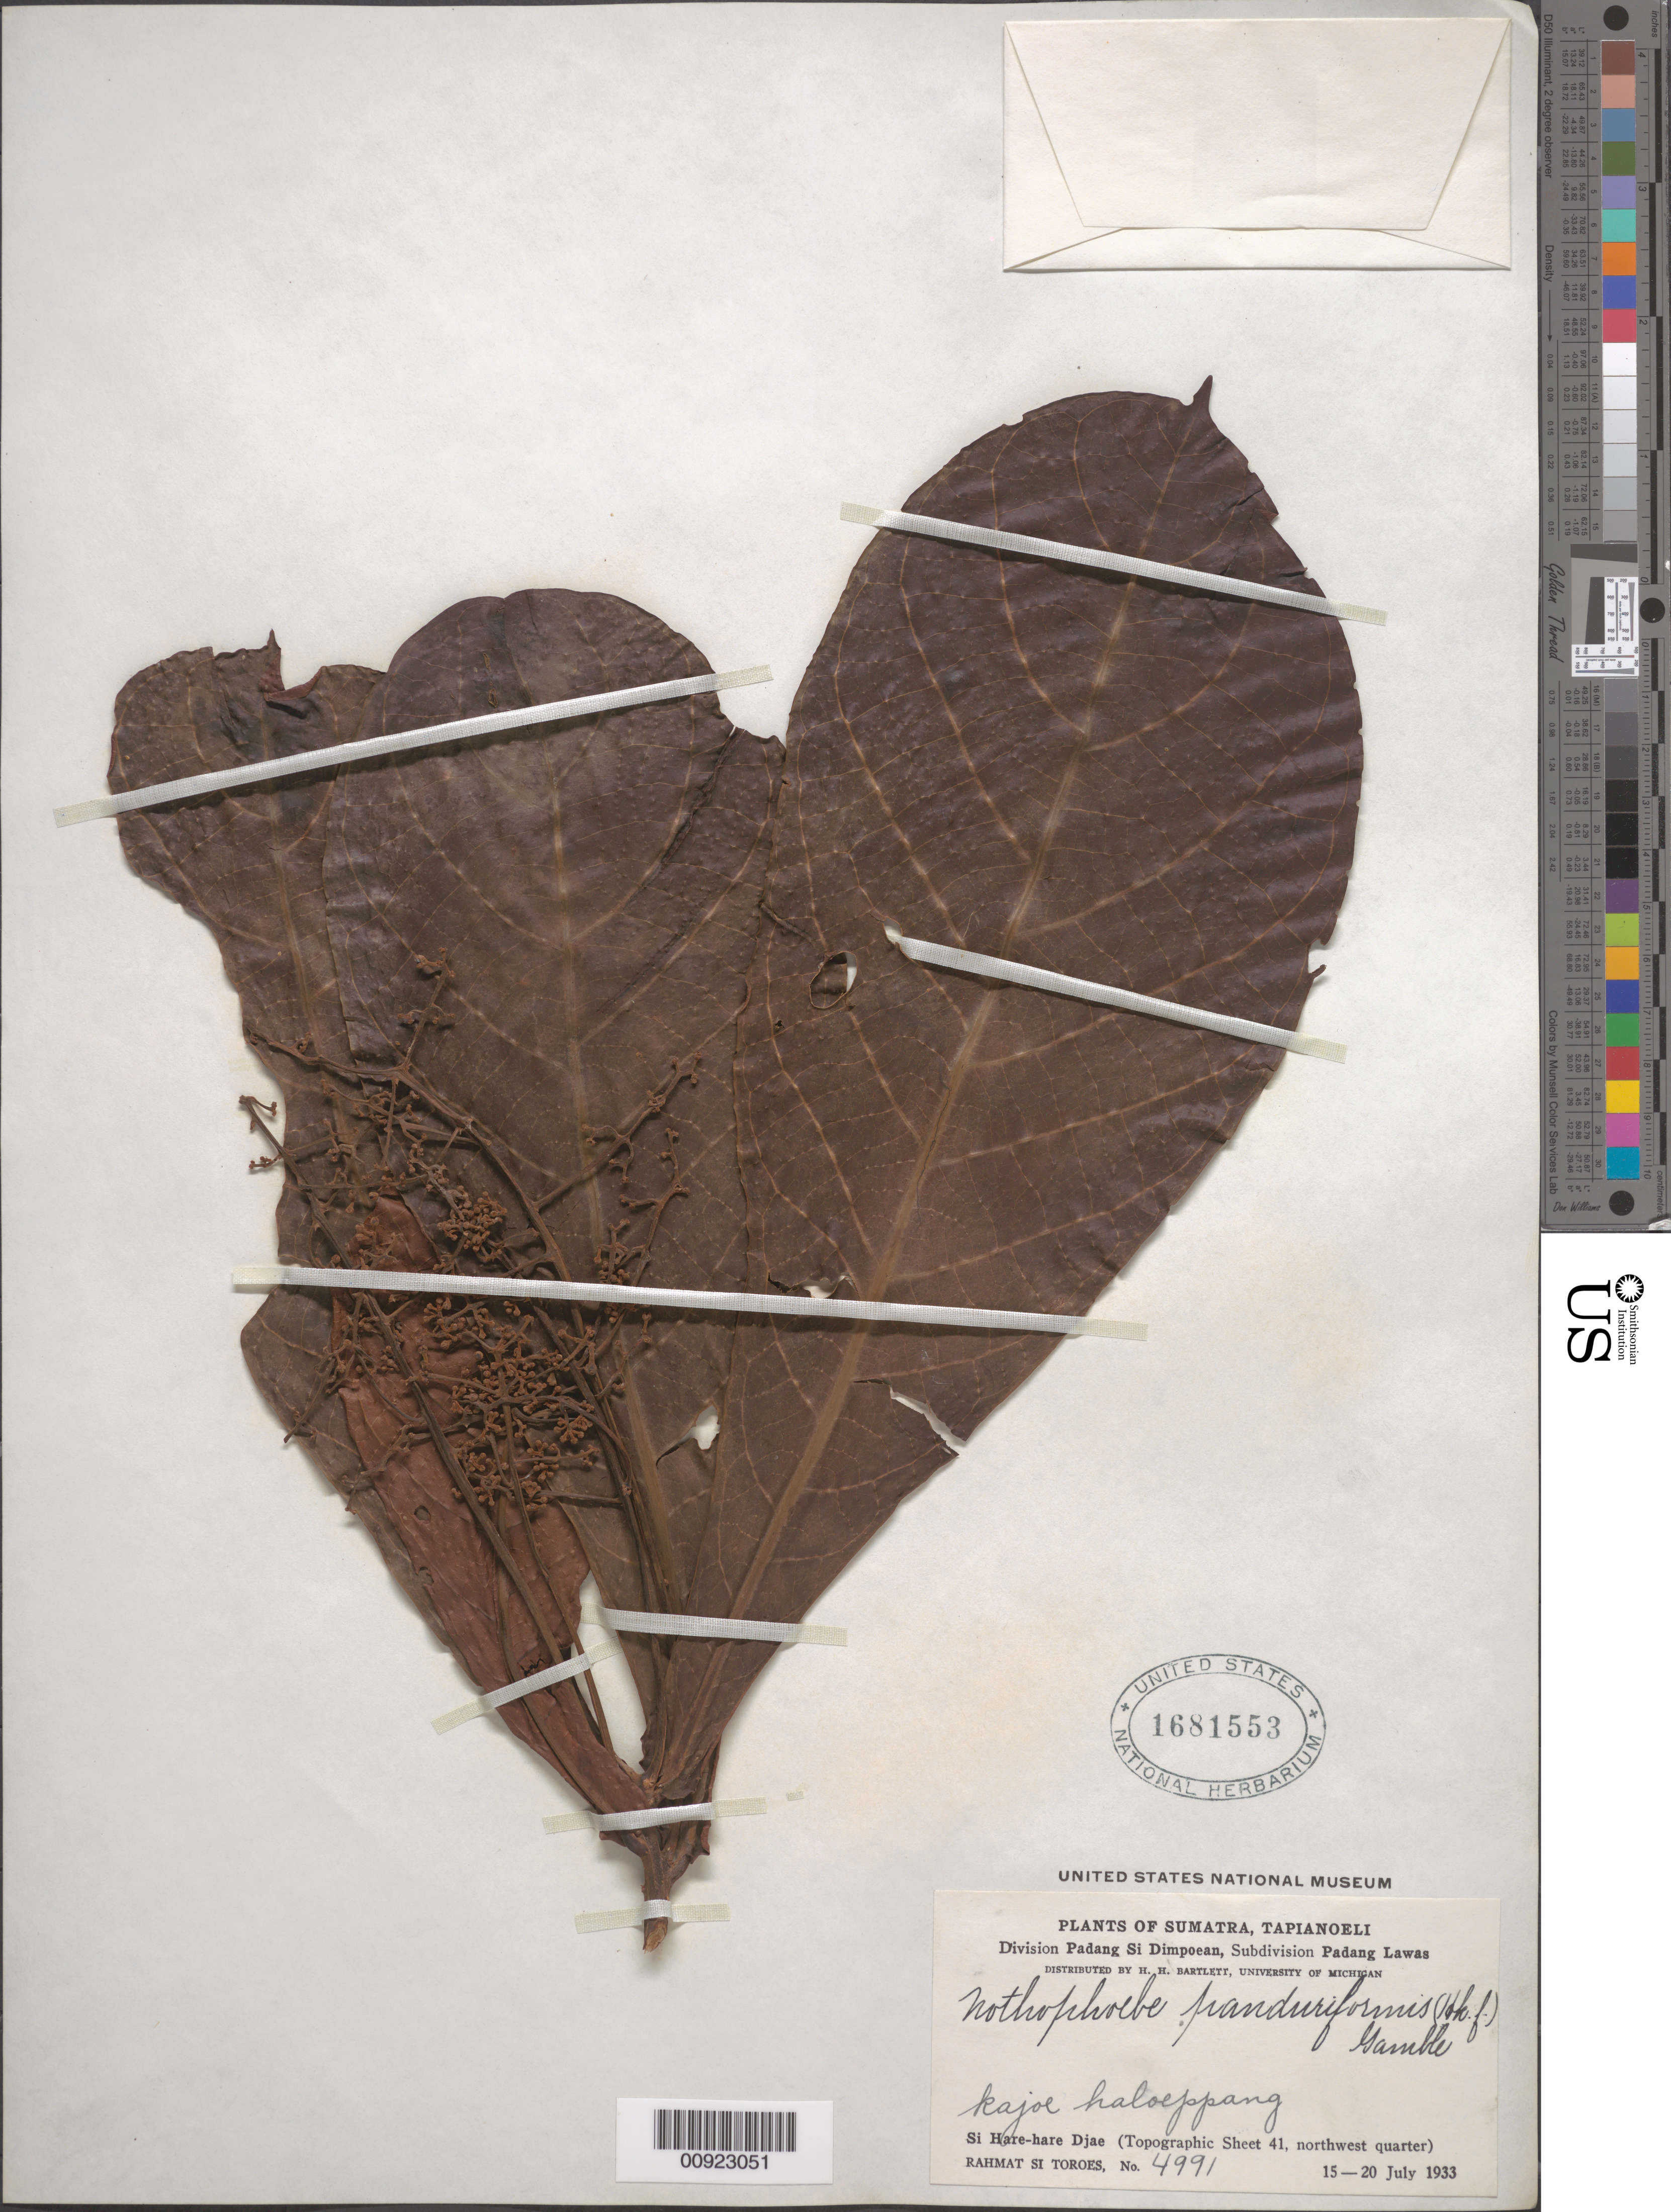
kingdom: Plantae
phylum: Tracheophyta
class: Magnoliopsida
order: Laurales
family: Lauraceae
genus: Nothaphoebe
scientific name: Nothaphoebe handiuriformis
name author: (Hook. f.) Gamble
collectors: Rahmat Si Boeea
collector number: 4991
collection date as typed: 15 Jul 1933 to 20 Jul 1933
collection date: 1933-07-15/1933-07-20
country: Indonesia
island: Sumatra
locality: Tapianoeli; Disivion Padang Si Dimpoean, Subdivision Padang Lawas; Si Hare-hare Djae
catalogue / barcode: US 1681553